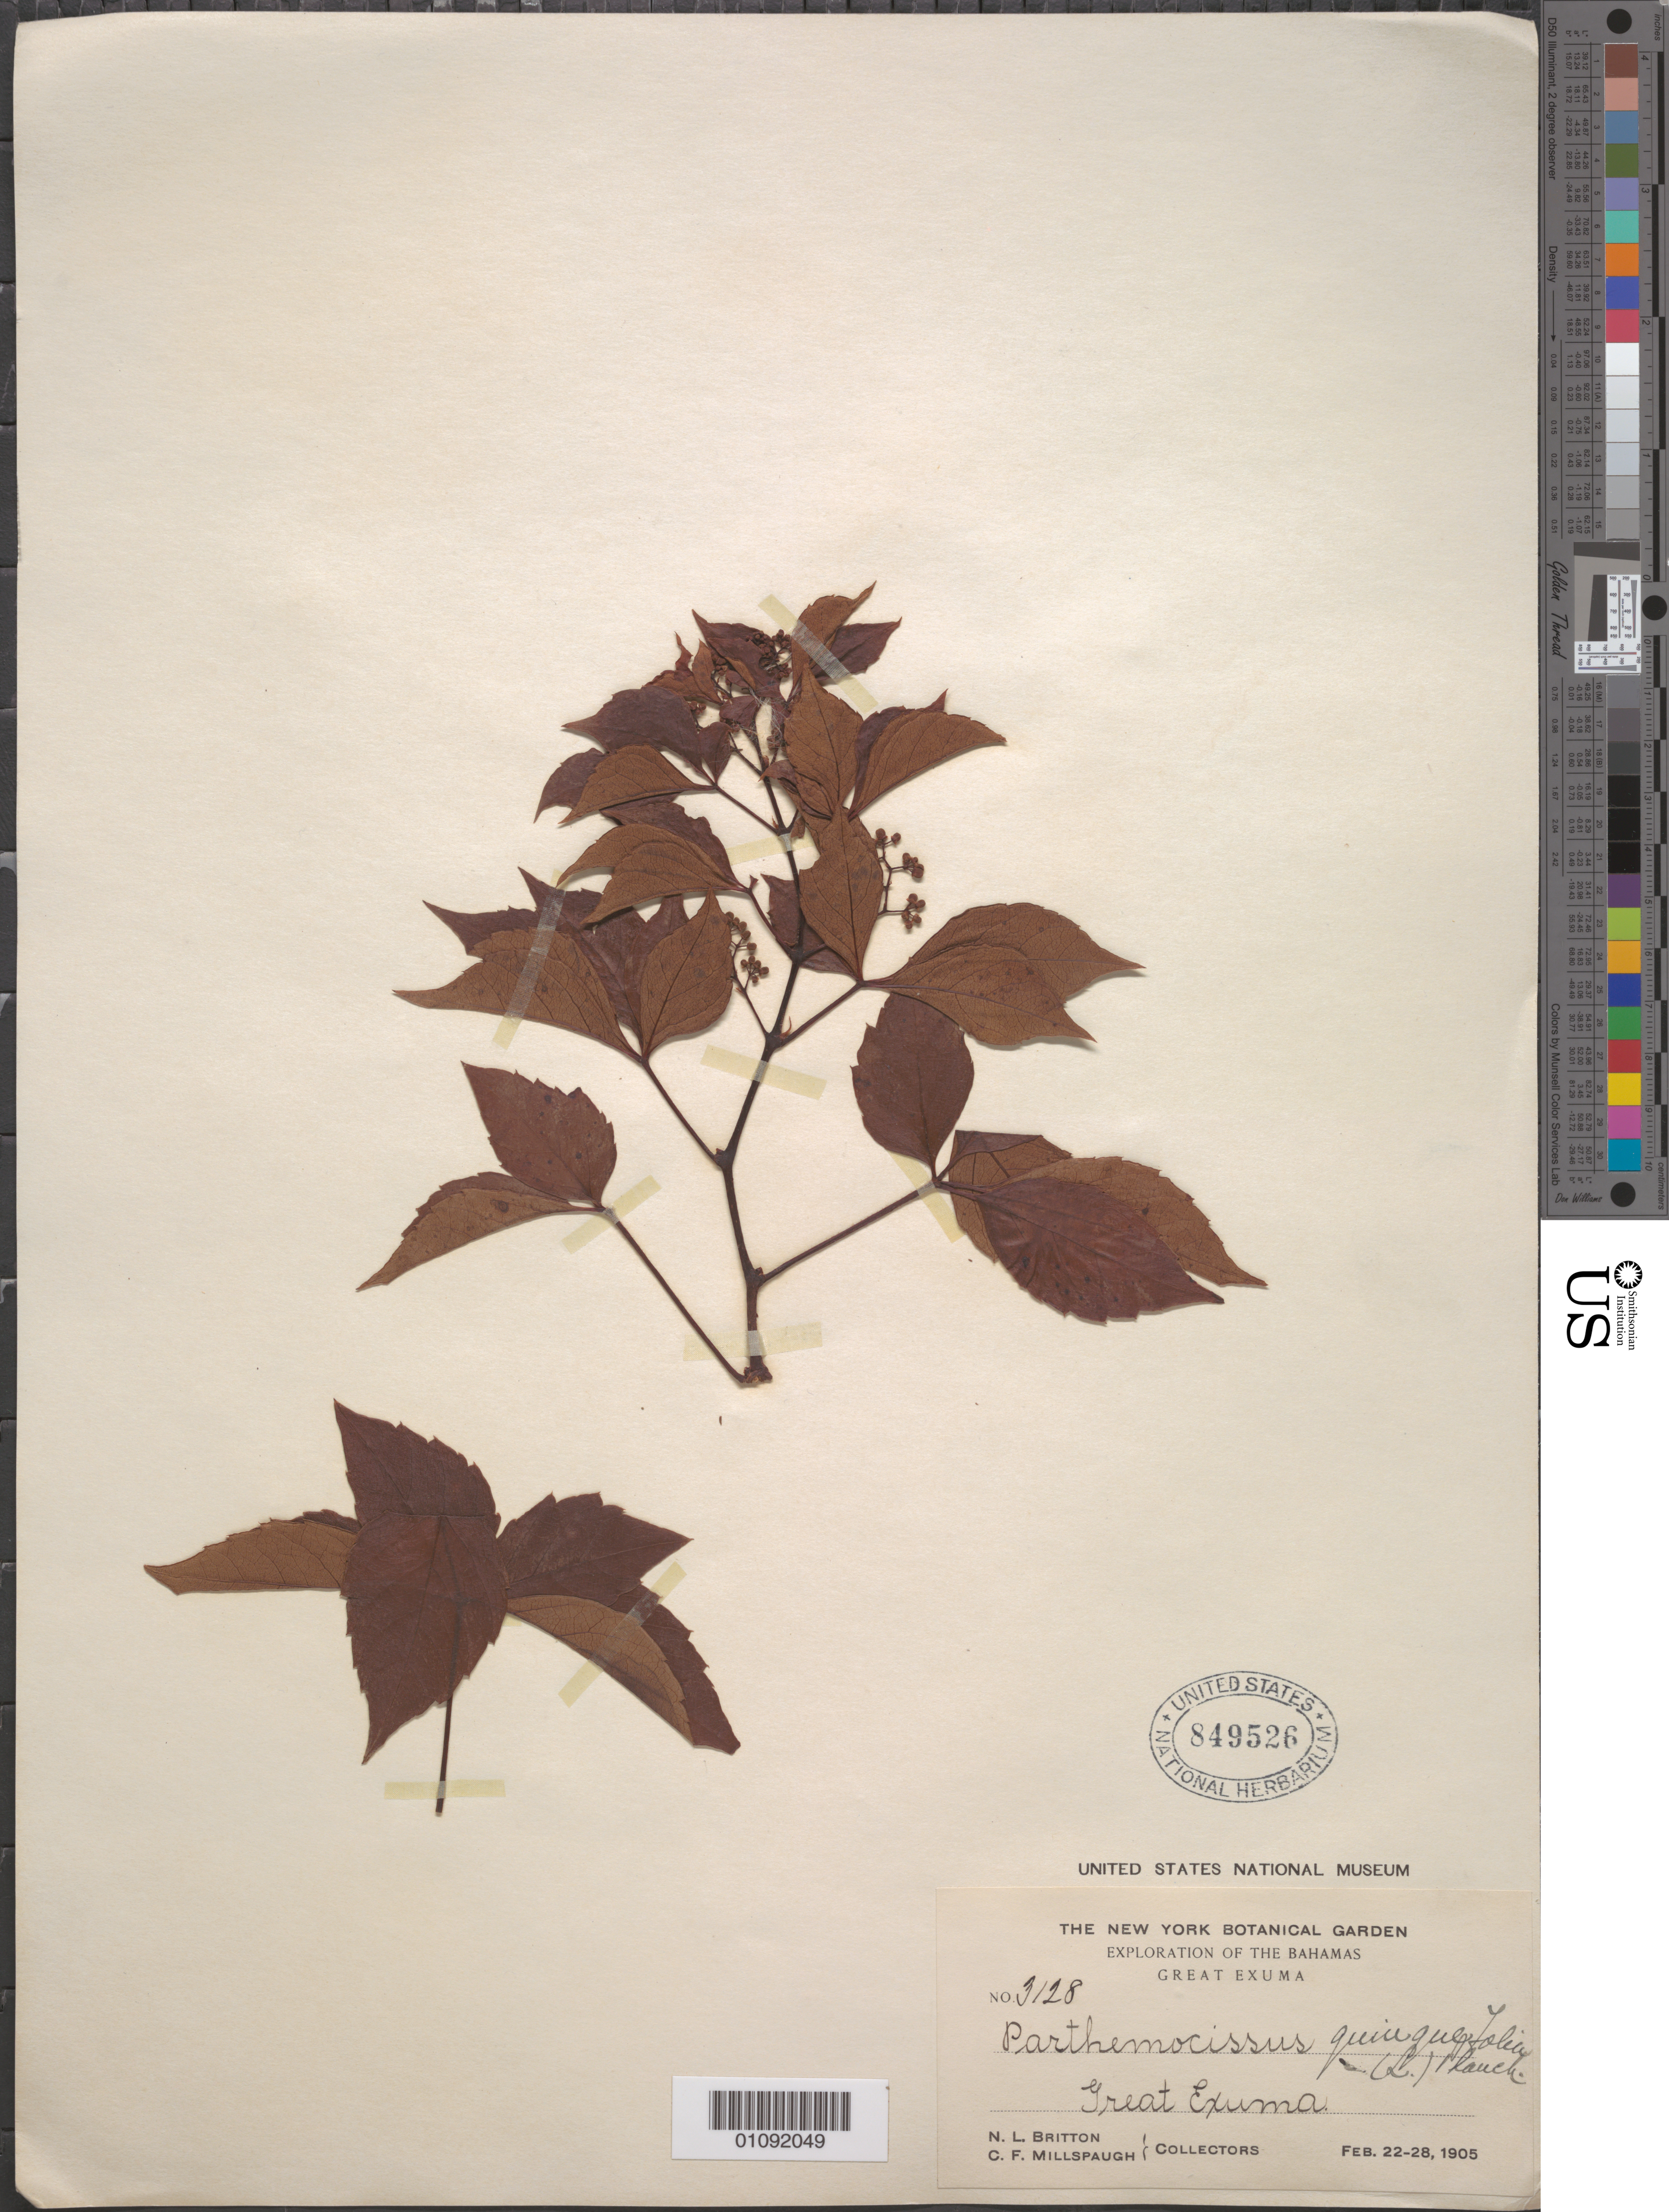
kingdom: Plantae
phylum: Tracheophyta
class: Magnoliopsida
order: Vitales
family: Vitaceae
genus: Parthenocissus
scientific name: Parthenocissus quinquefolia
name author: (L.) Planch.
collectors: N. Britton & C. F. Millspaugh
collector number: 3128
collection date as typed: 22 Feb 1905 to 28 Feb 1905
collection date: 1905-02-22/1905-02-28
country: Bahamas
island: Great Exuma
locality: Great Exuma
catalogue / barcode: US 849526